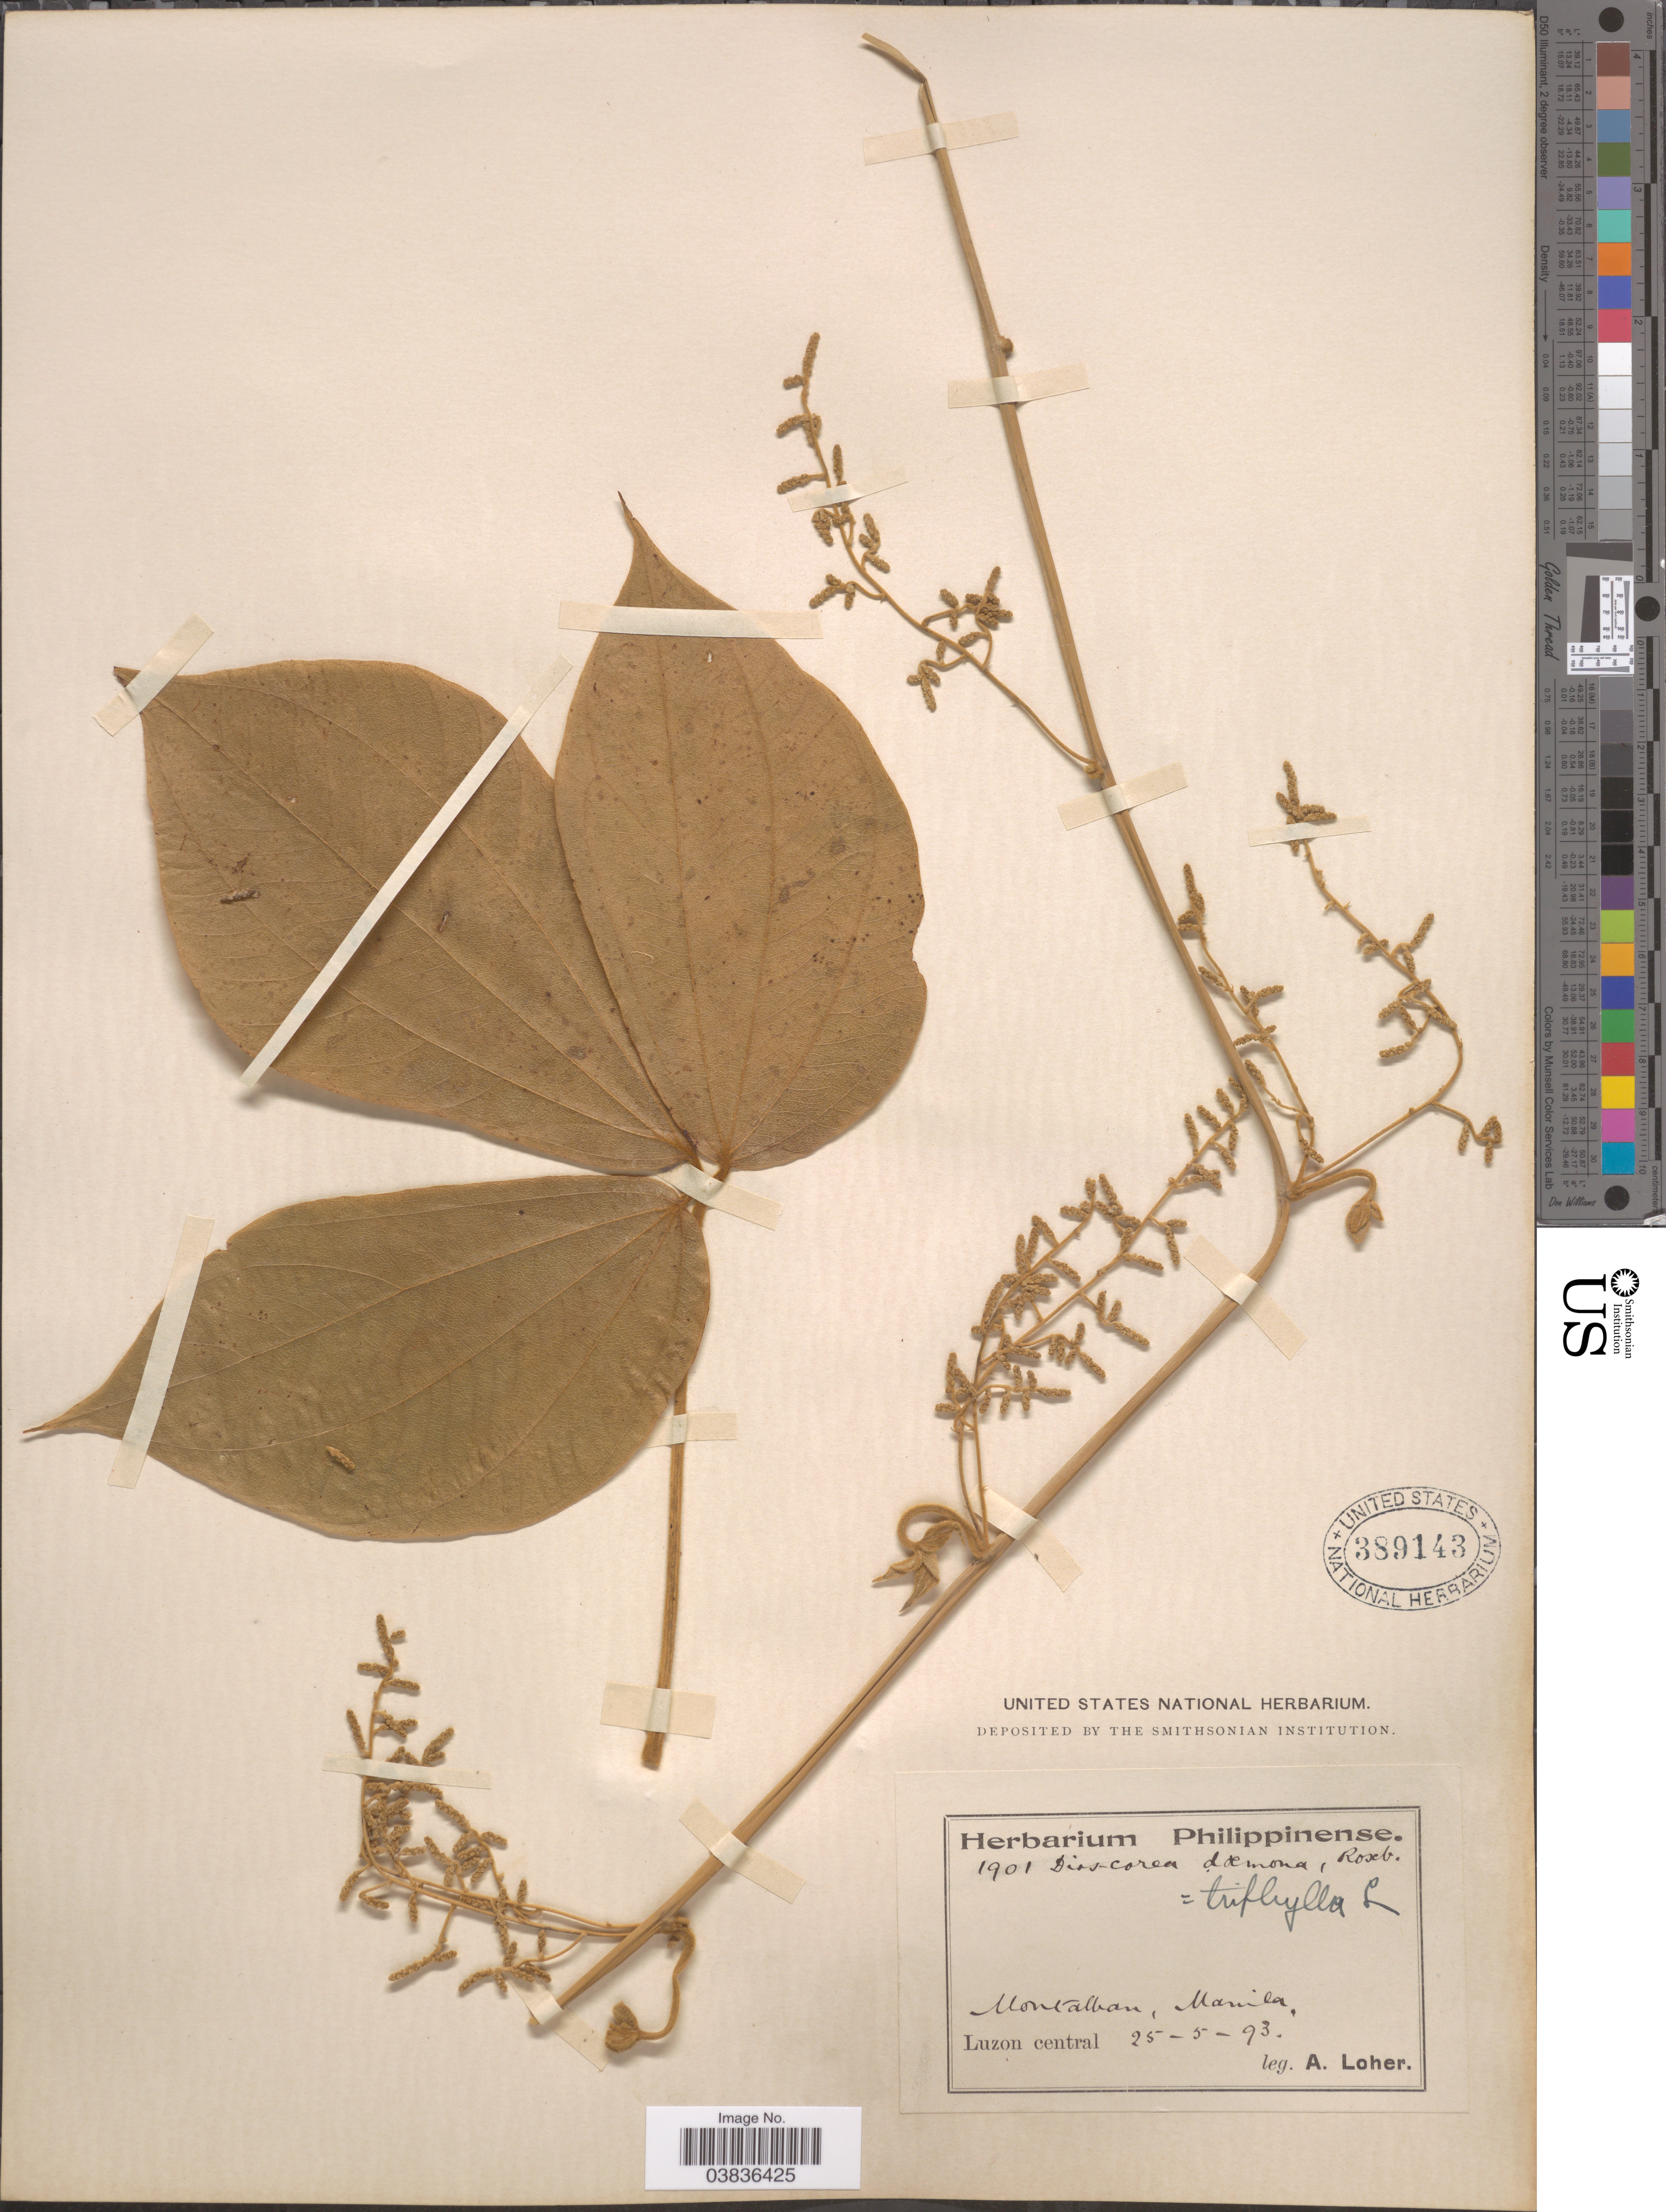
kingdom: Plantae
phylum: Tracheophyta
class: Liliopsida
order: Dioscoreales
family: Dioscoreaceae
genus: Dioscorea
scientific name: Dioscorea hispida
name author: Dennst.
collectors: A. Loher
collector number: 1901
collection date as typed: Transcribed d/m/y: 25/5/93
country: Philippines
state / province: Central Luzon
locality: Montalban, Manila. Luzon central.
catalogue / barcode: US 389143